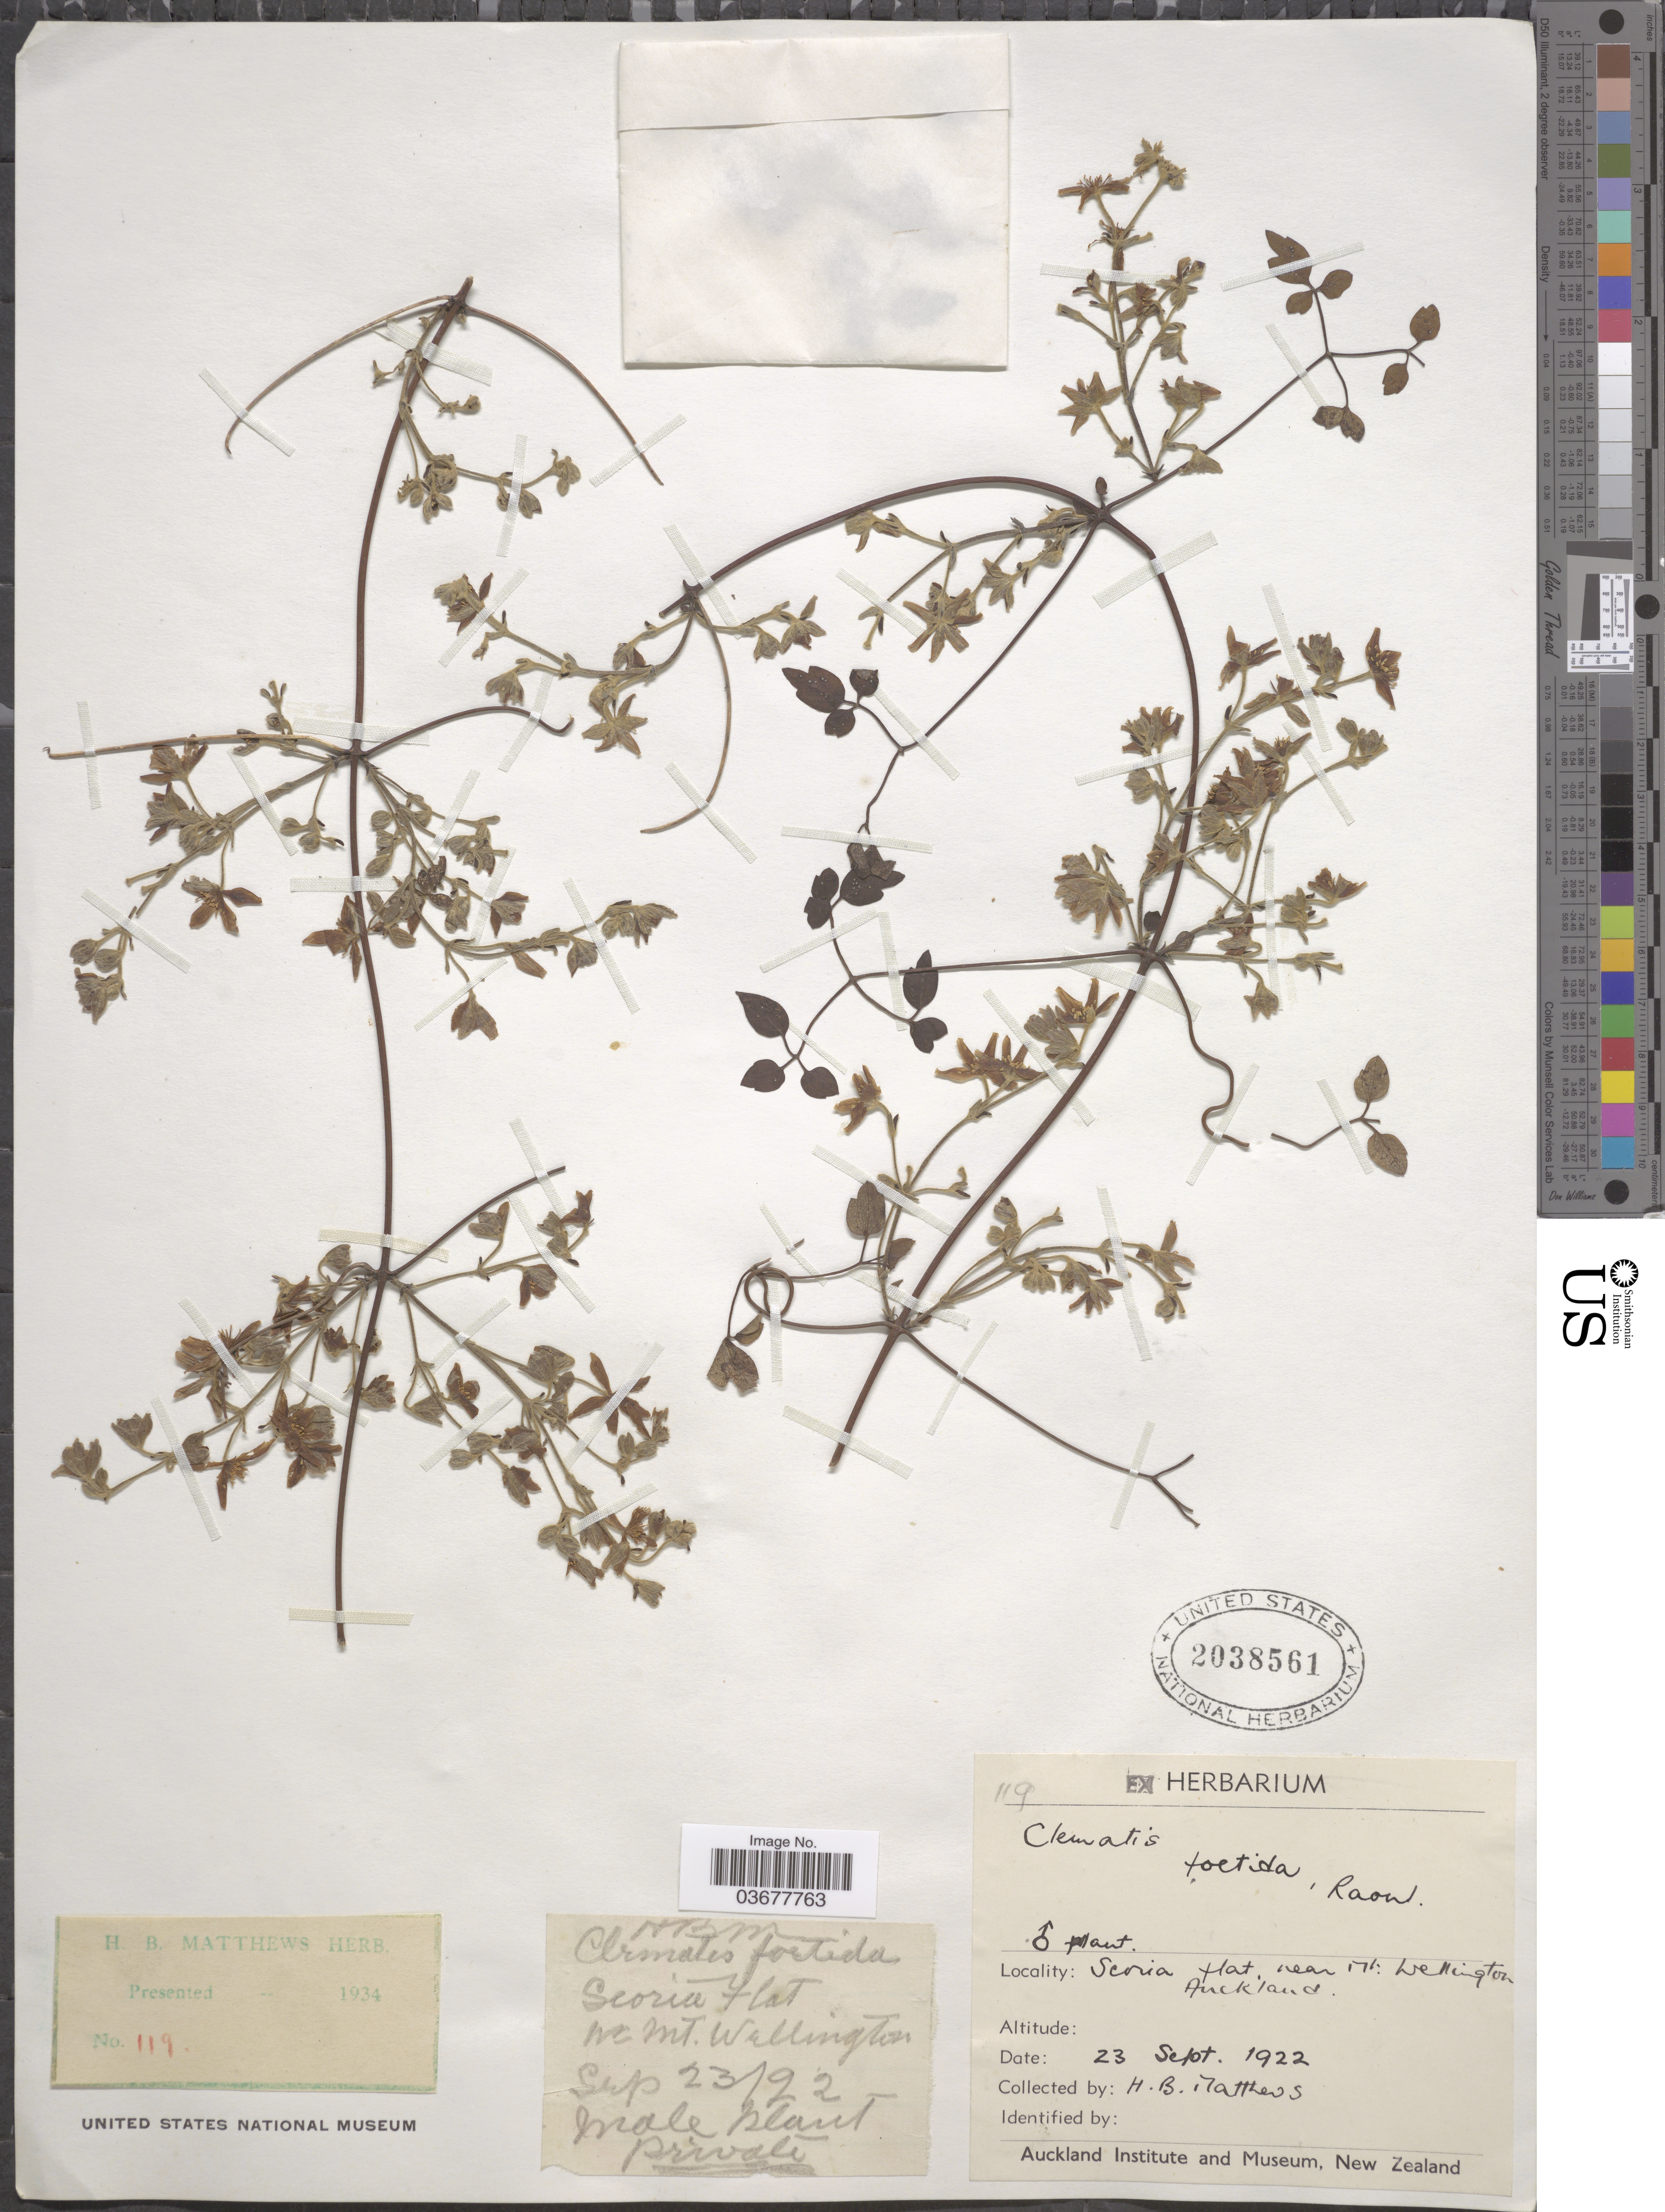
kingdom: Plantae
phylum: Tracheophyta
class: Magnoliopsida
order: Ranunculales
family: Ranunculaceae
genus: Clematis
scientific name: Clematis foetida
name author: Raoul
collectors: H. B. Matthews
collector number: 119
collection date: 1922-09-23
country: New Zealand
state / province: Wellington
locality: Scoria flat. near Mt. Wellington Auckland.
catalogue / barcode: US 2038561